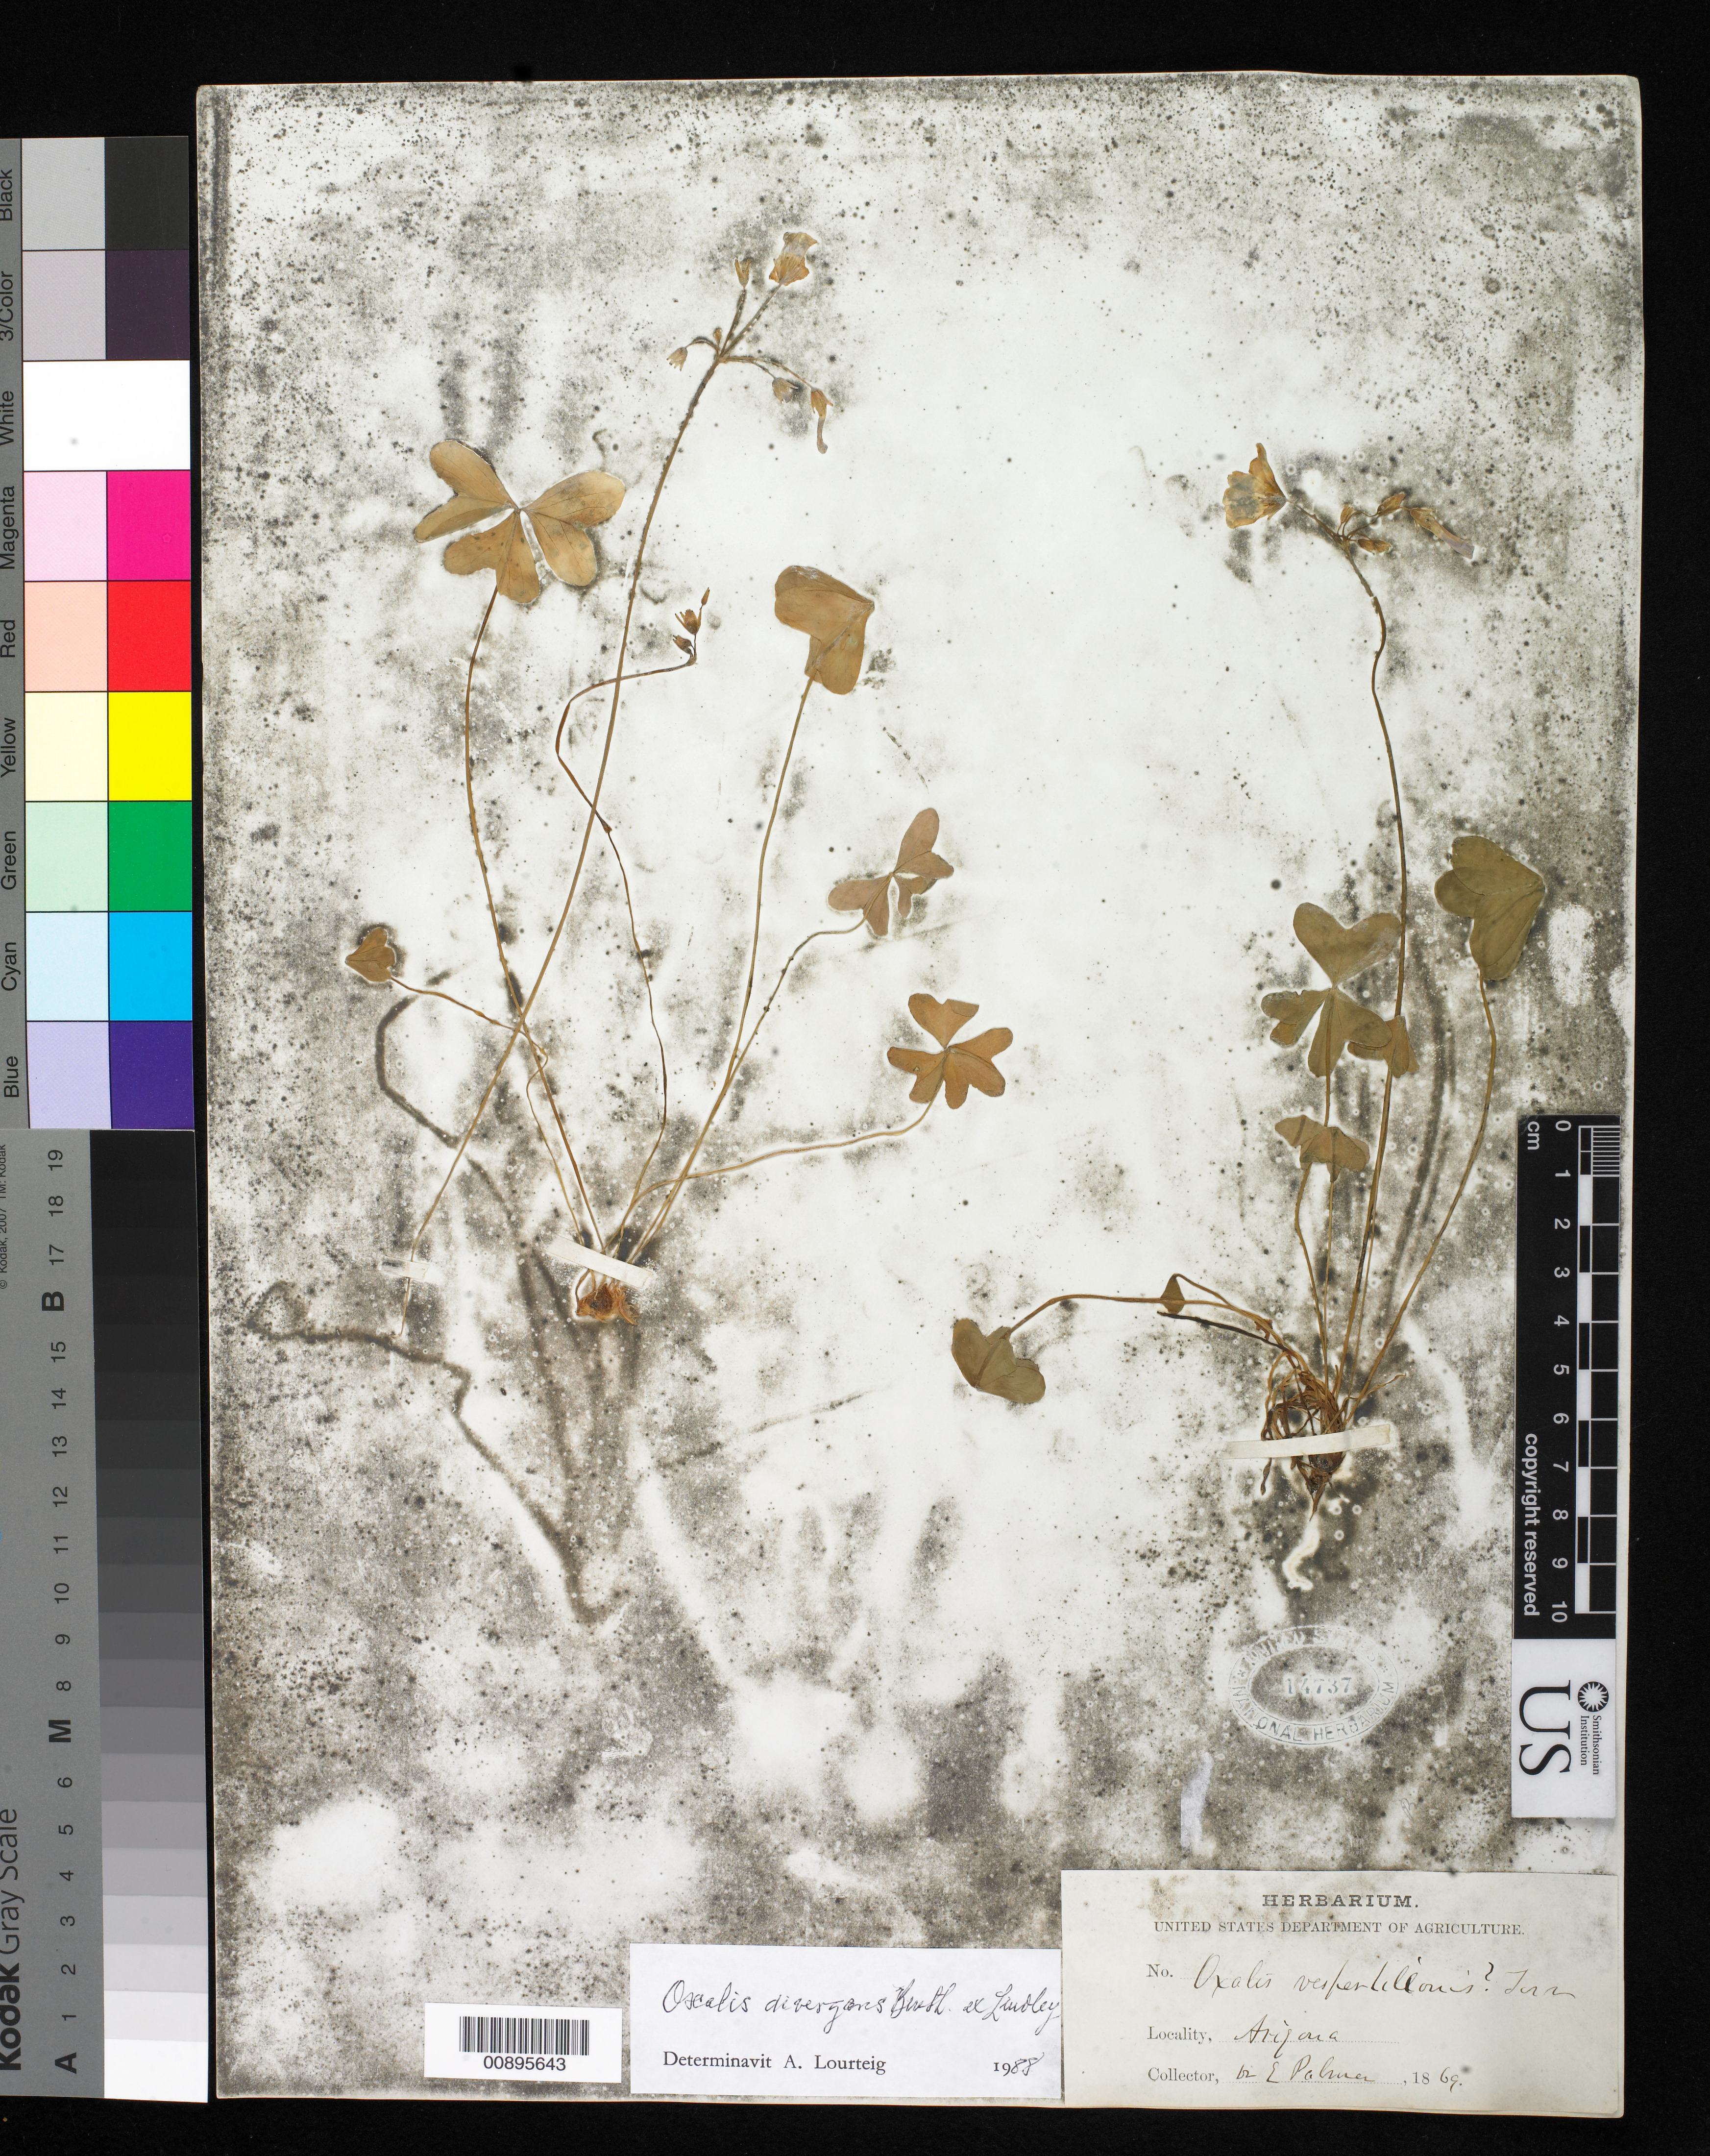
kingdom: Plantae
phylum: Tracheophyta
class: Magnoliopsida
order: Oxalidales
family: Oxalidaceae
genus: Oxalis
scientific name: Oxalis divergens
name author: Benth. ex Lindl.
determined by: Lourteig, A.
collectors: E. Palmer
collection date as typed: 1869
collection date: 1869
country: United States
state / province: Arizona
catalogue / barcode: US 14737